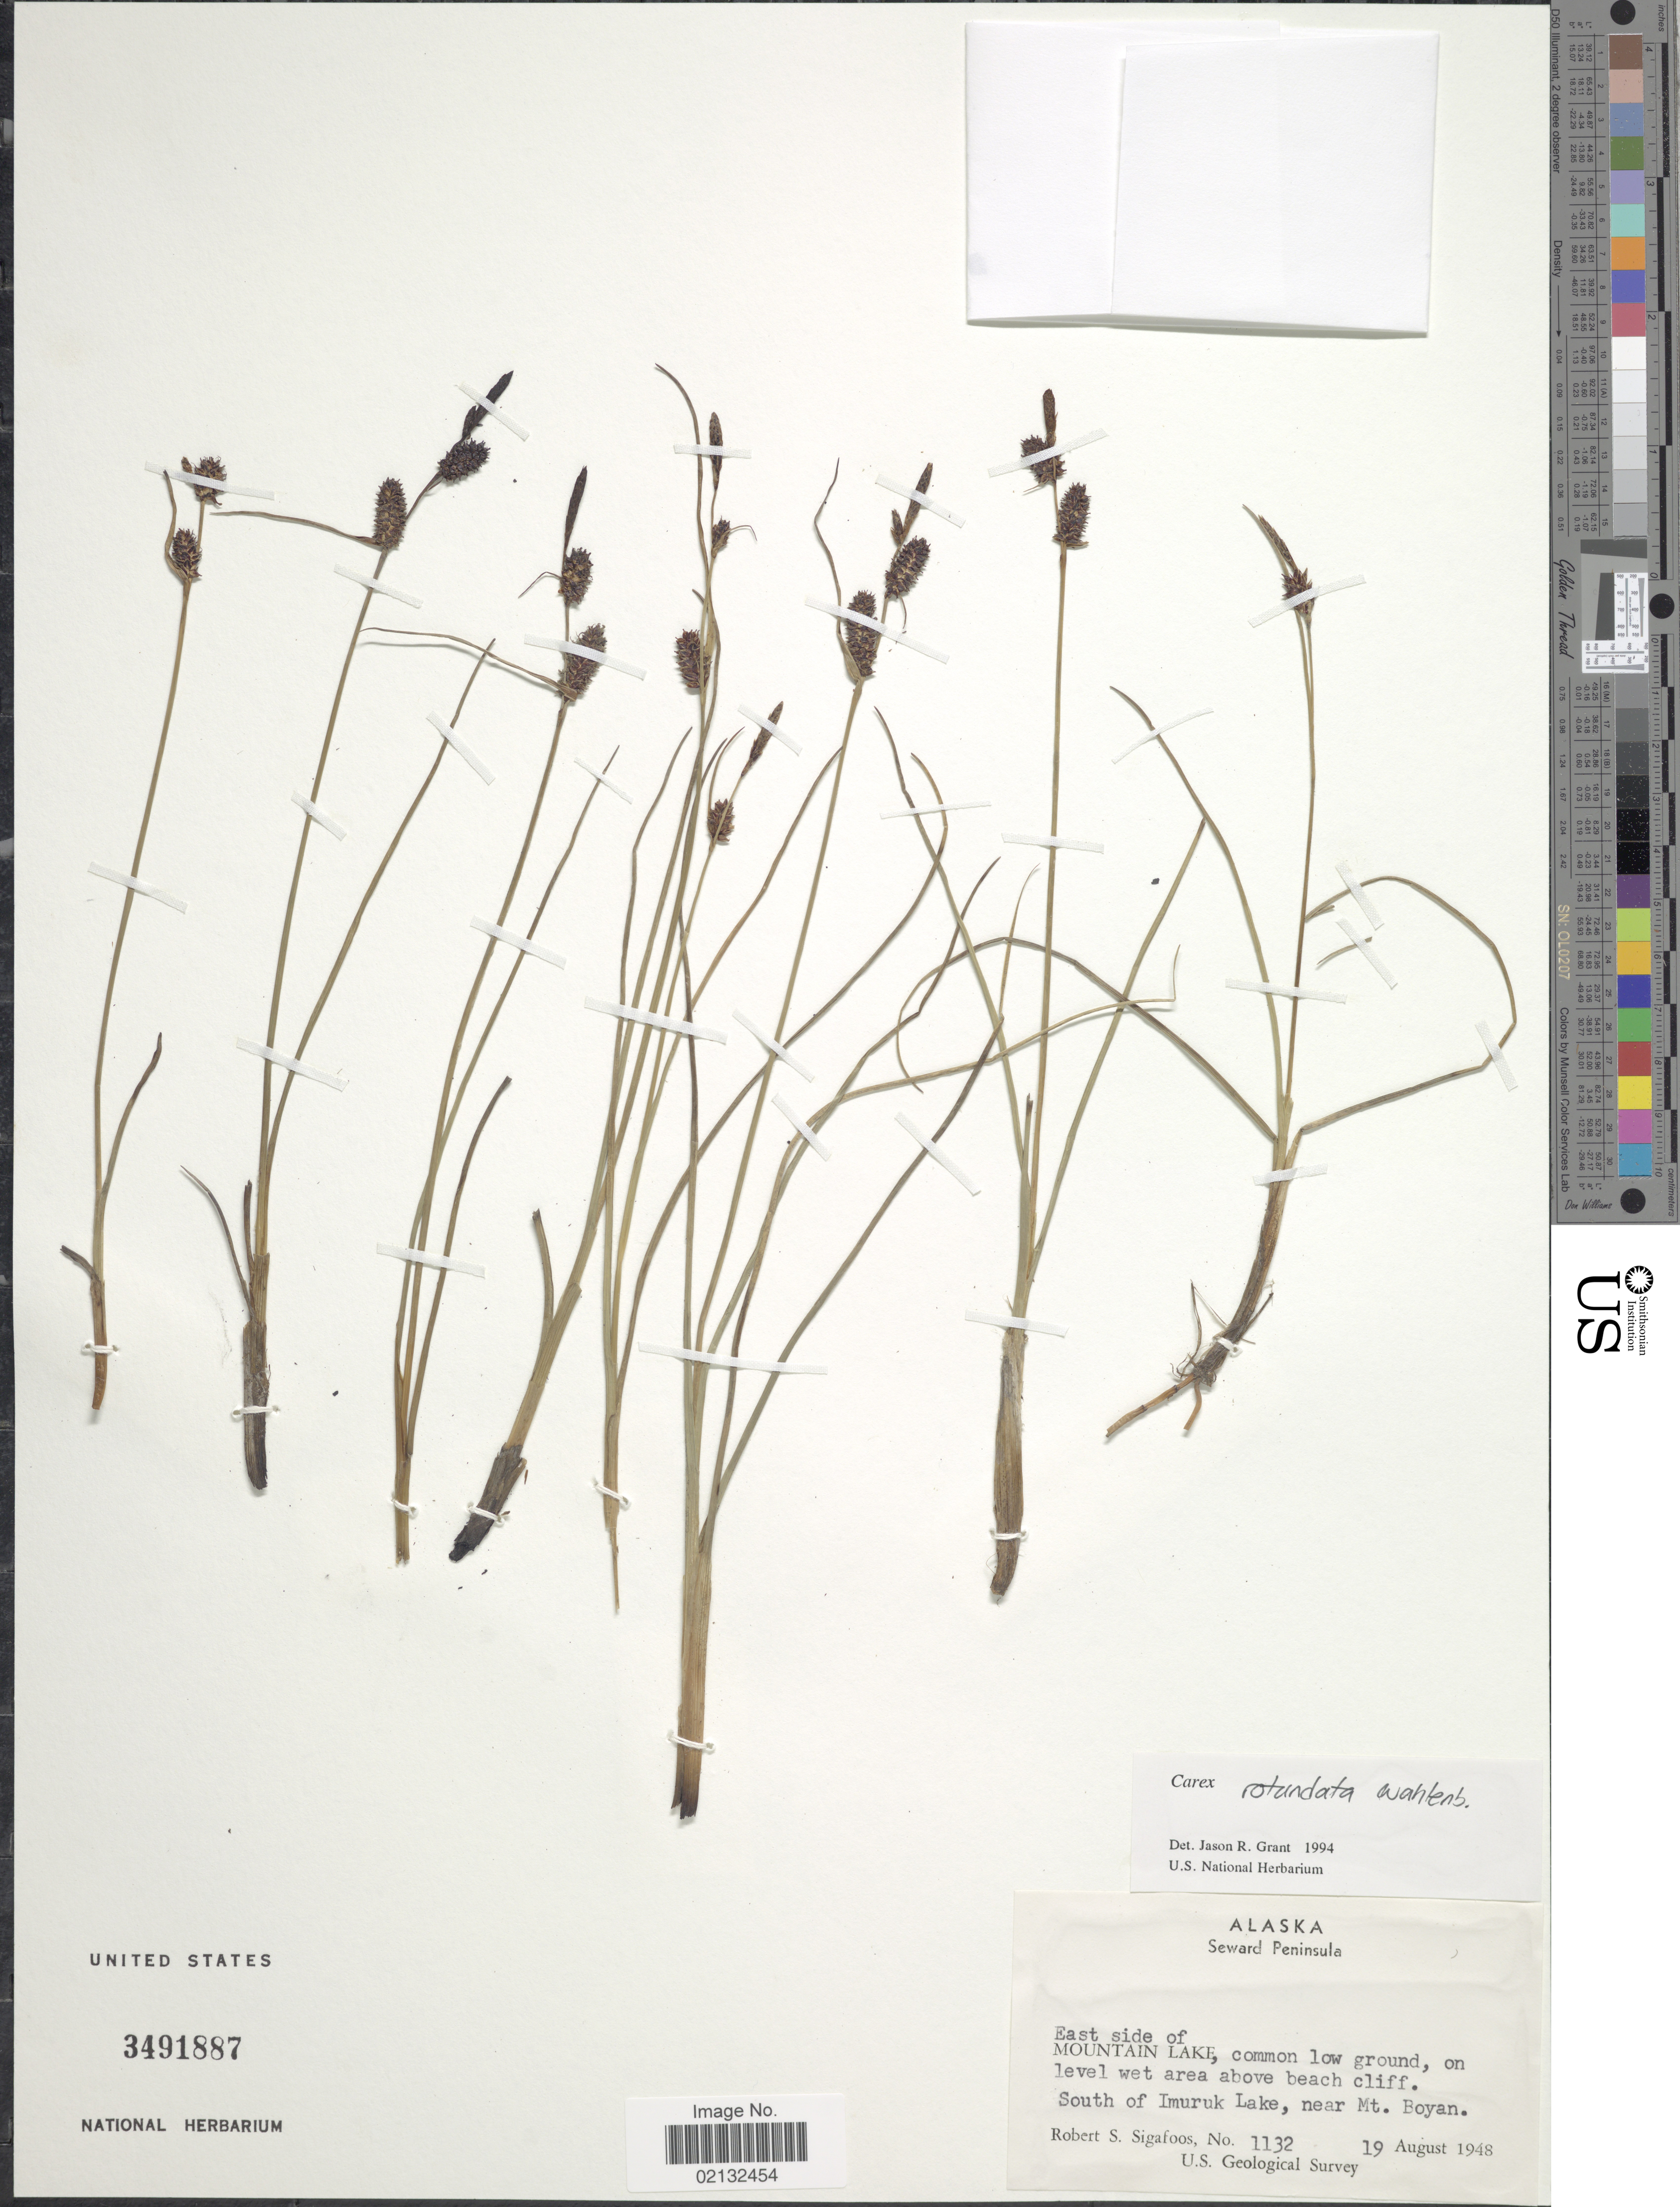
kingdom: Plantae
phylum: Tracheophyta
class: Liliopsida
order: Poales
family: Cyperaceae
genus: Carex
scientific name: Carex rotundata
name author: Wahlenb.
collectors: R. Sigafoos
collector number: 1132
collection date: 1948-08-19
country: United States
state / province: Alaska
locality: Seward Peninsula. East side of Mountain Lake, South of Imuruk Lake, near Mt. Boyan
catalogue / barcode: US 3491887